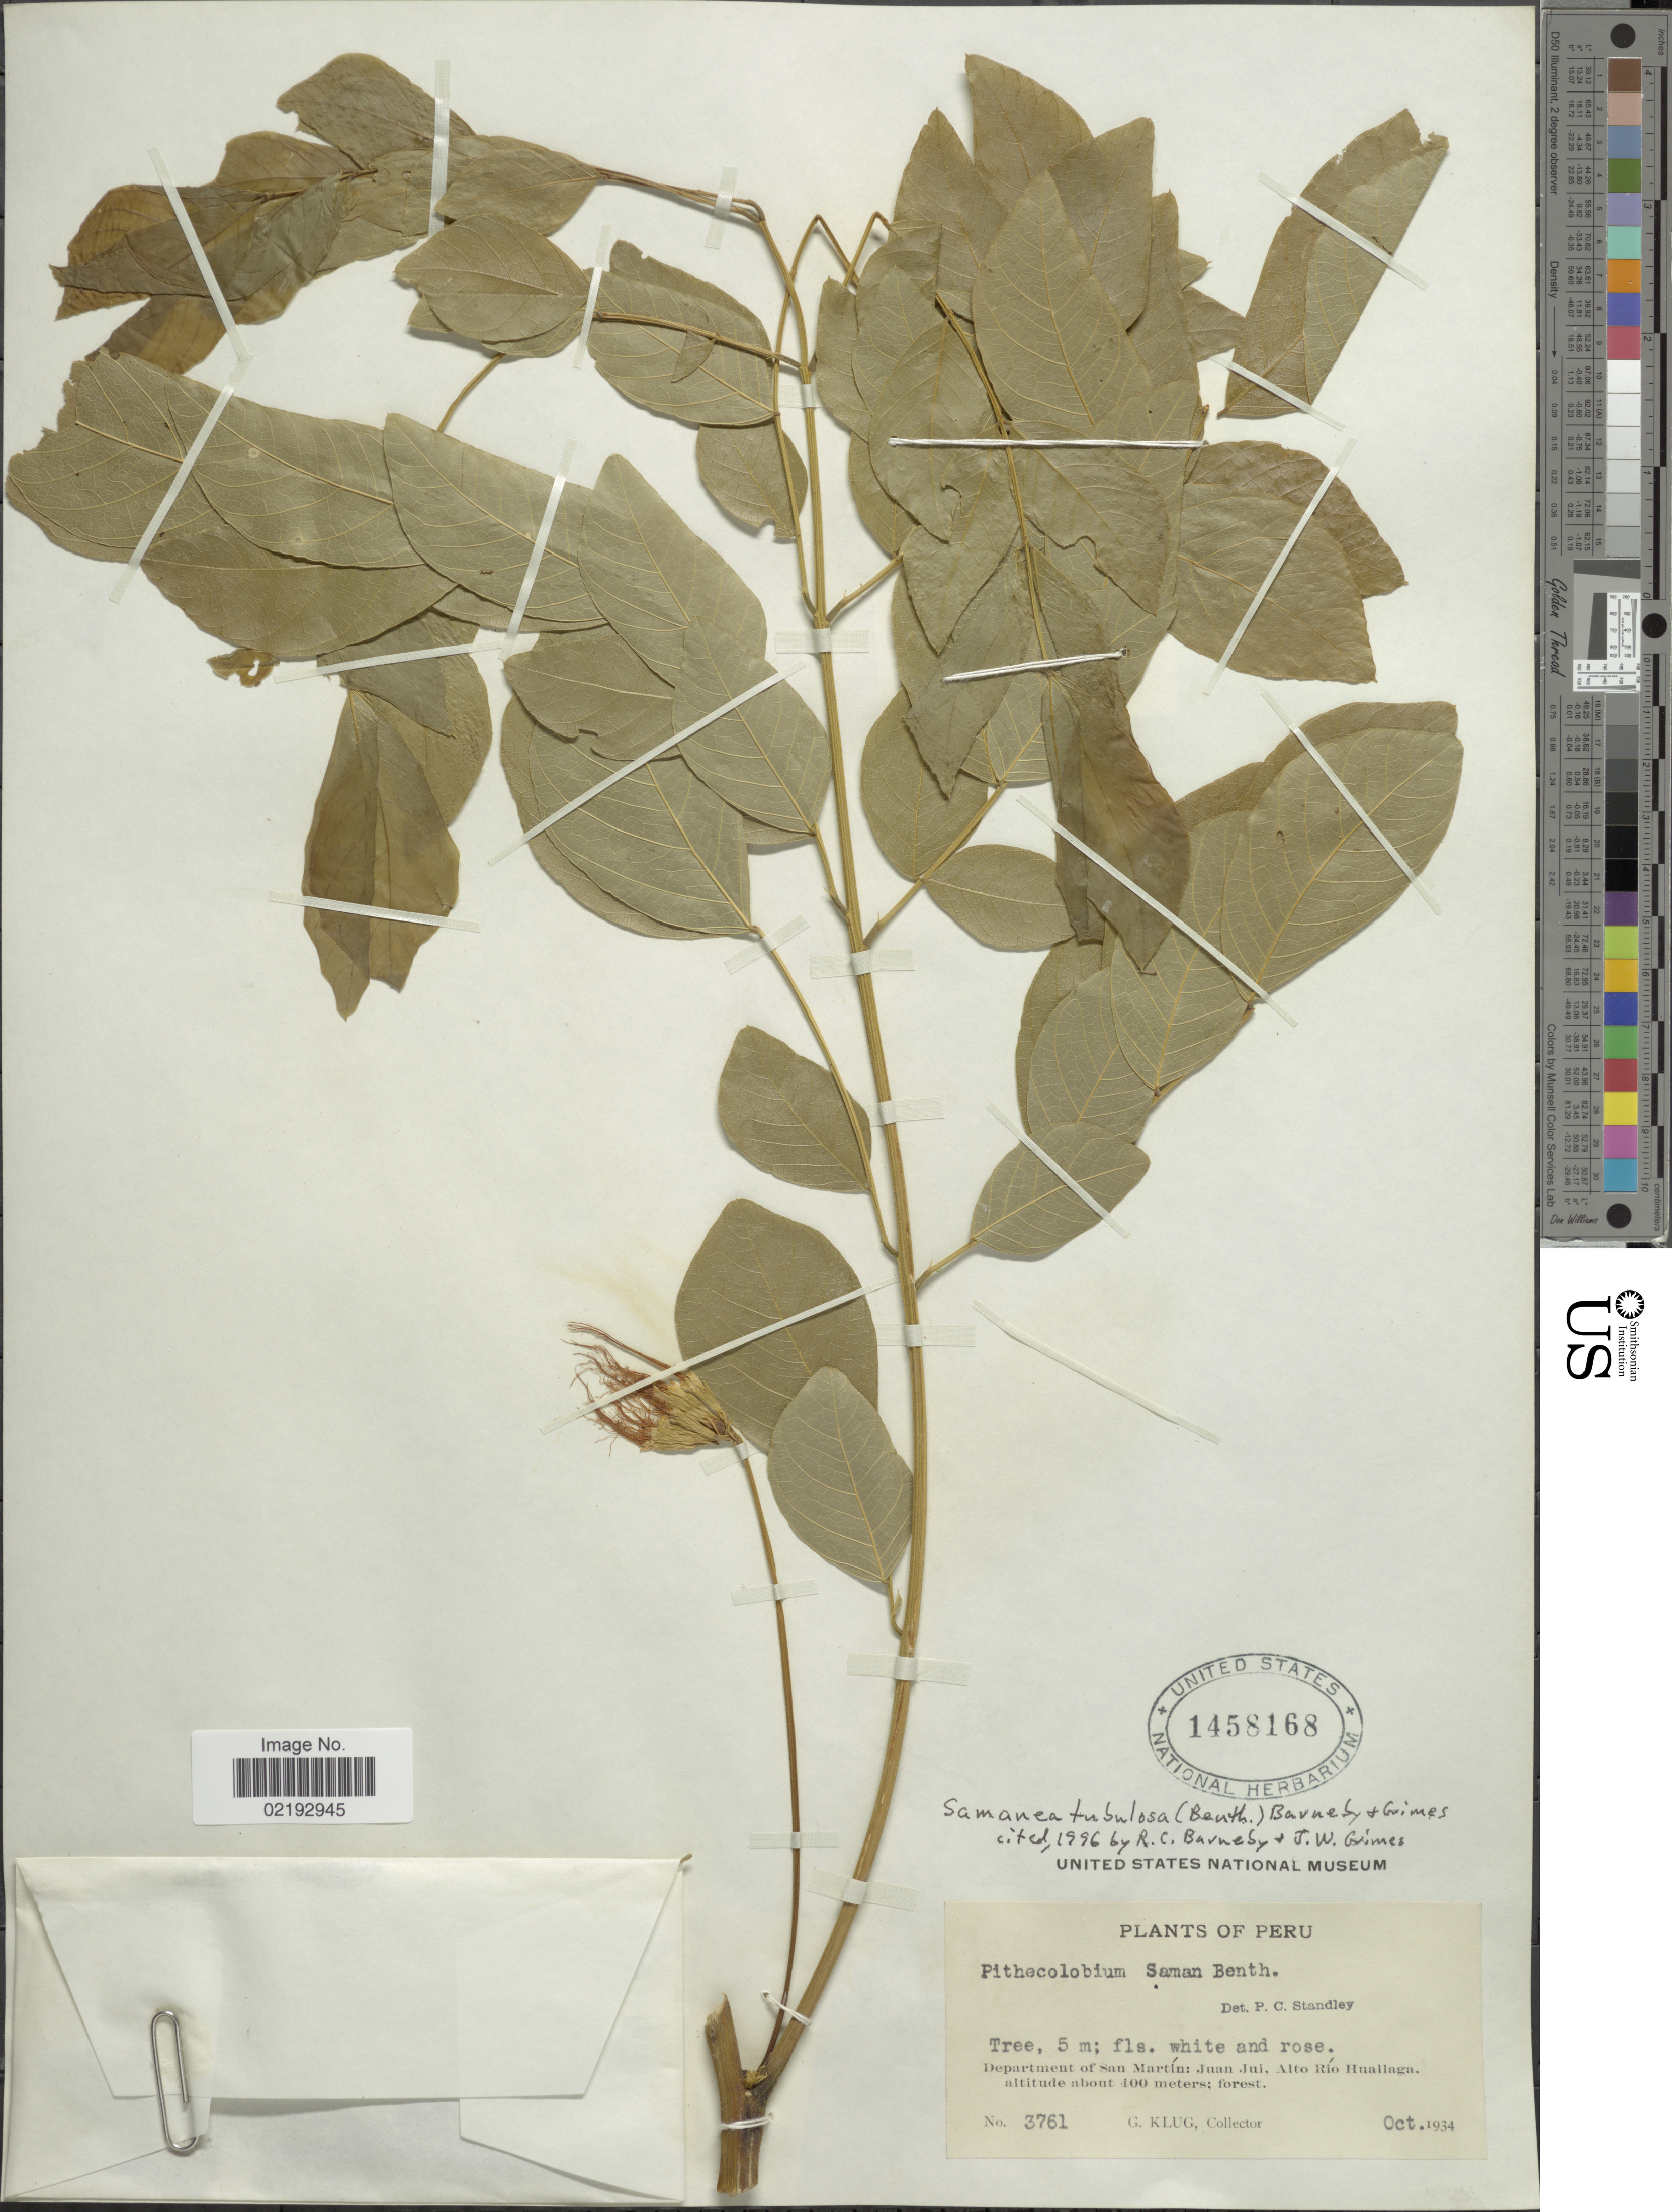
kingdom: Plantae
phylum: Tracheophyta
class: Magnoliopsida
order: Fabales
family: Fabaceae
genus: Samanea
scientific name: Samanea tubulosa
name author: (Benth.) Barneby & J.W. Grimes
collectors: G. Klug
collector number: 3761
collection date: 1934-10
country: Peru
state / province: San Martín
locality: Juan Jui, Alto Rio Huallaga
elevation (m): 400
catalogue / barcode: US 1458168